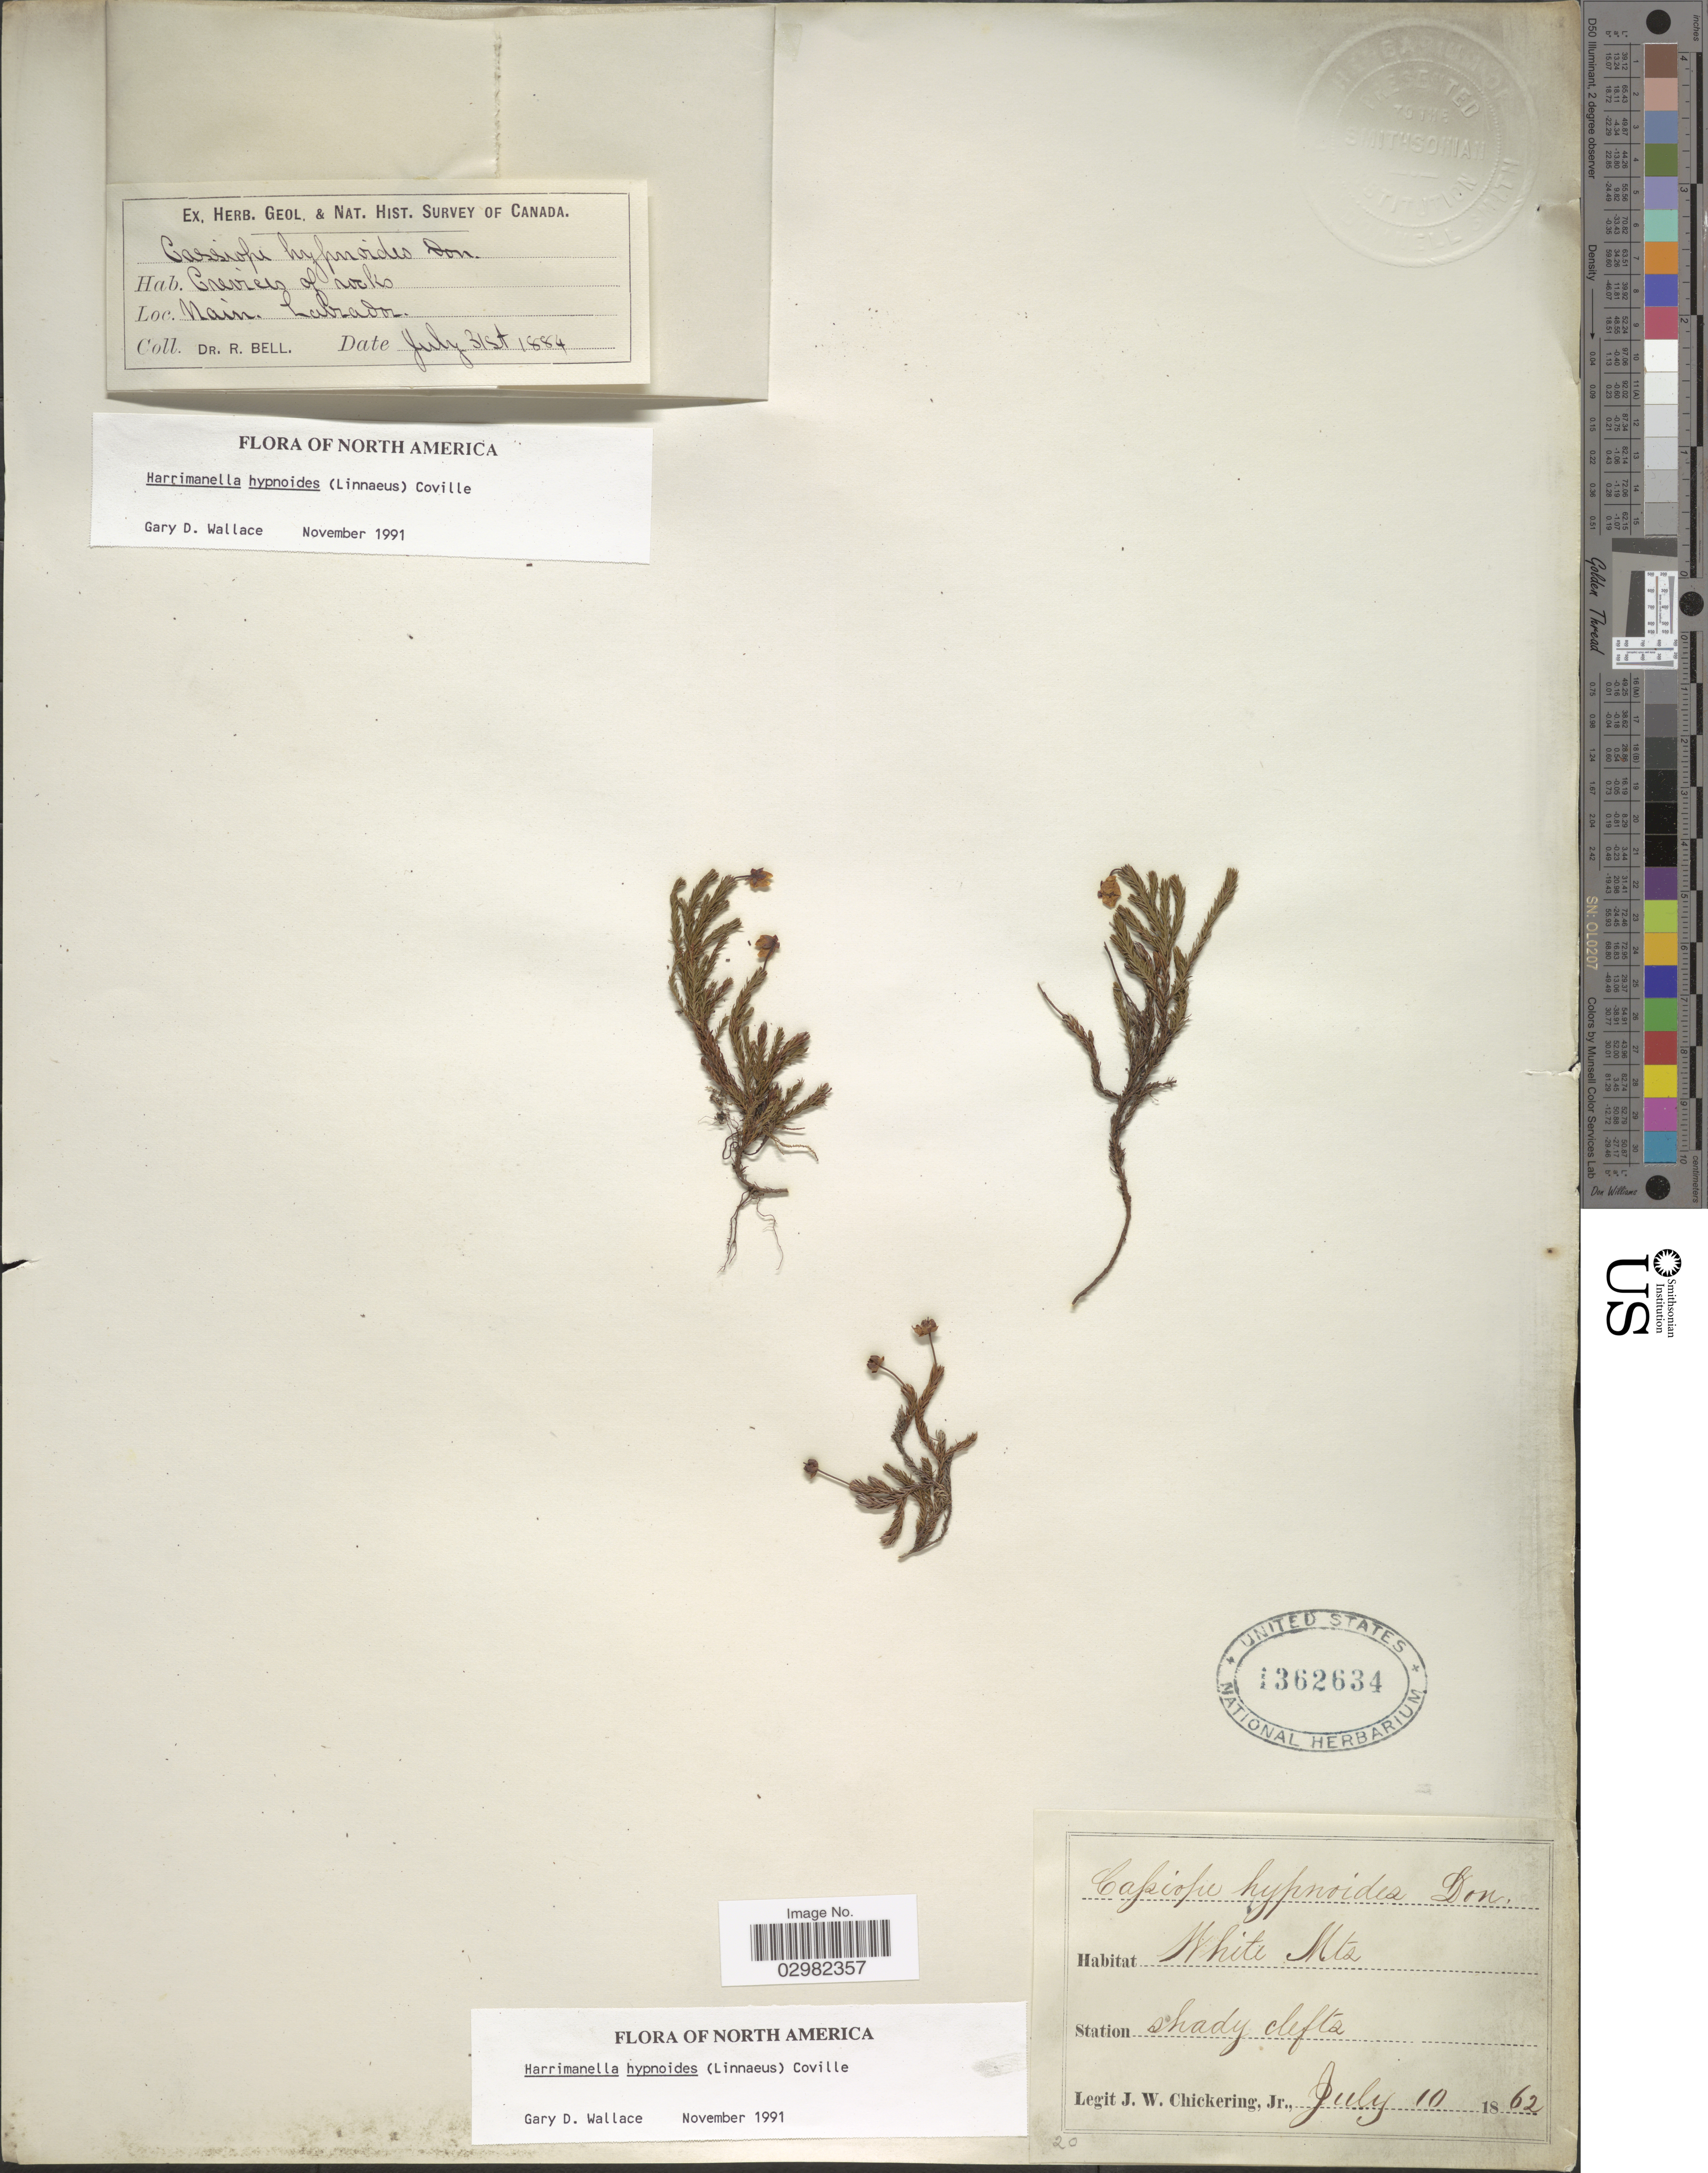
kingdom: Plantae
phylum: Tracheophyta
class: Magnoliopsida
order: Ericales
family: Ericaceae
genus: Harrimanella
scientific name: Harrimanella hypnoides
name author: (L.) Coville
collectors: C. R. Bell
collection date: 1884-07-31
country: Canada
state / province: Newfoundland and Labrador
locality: Nain, Labrador.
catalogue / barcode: US 1362634-2